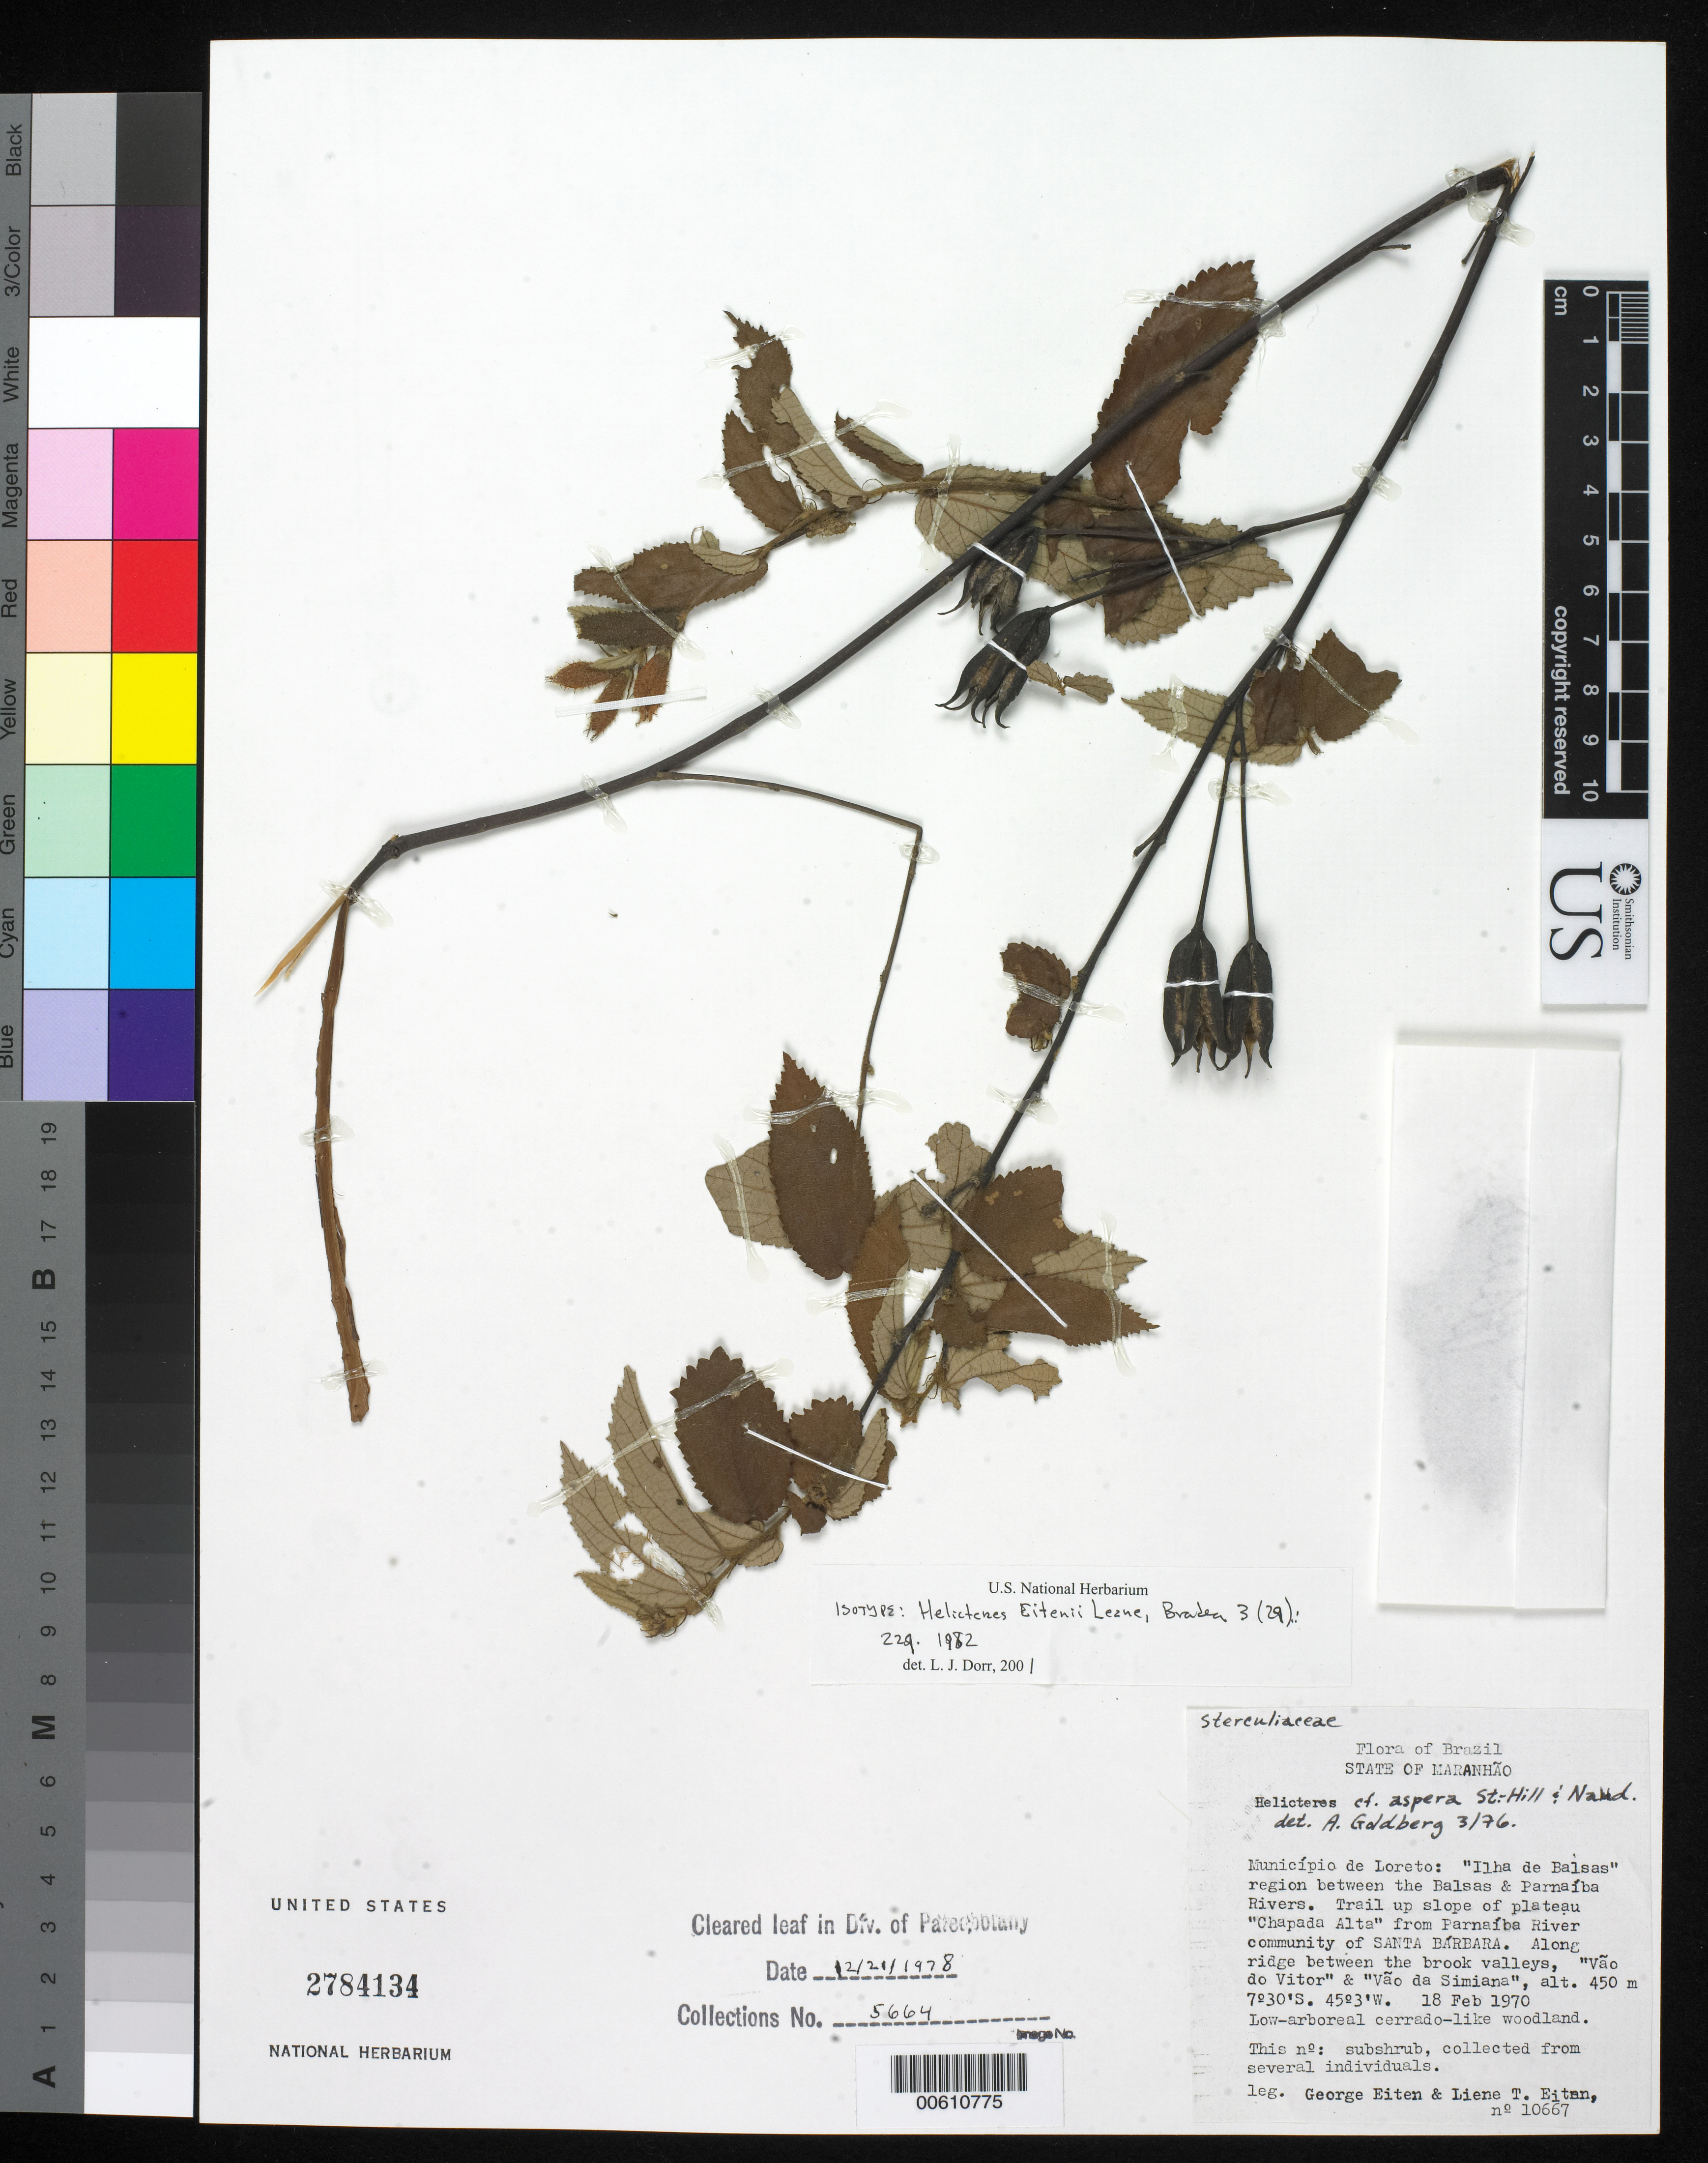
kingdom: Plantae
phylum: Tracheophyta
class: Magnoliopsida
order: Malvales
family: Malvaceae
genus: Helicteres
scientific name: Helicteres eitenii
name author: Leane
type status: Isotype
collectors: G. Eiten & L. T. Eiten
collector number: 10667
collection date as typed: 18 Feb 1970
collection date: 1970-02-18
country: Brazil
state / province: Maranhão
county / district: Lorêto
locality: Between Balsas and Parnaiba Rivers, Ilha de Balsas, Chapada Alta plateau from Parnaiba River, Santa Barbara Community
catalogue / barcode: US 2784134